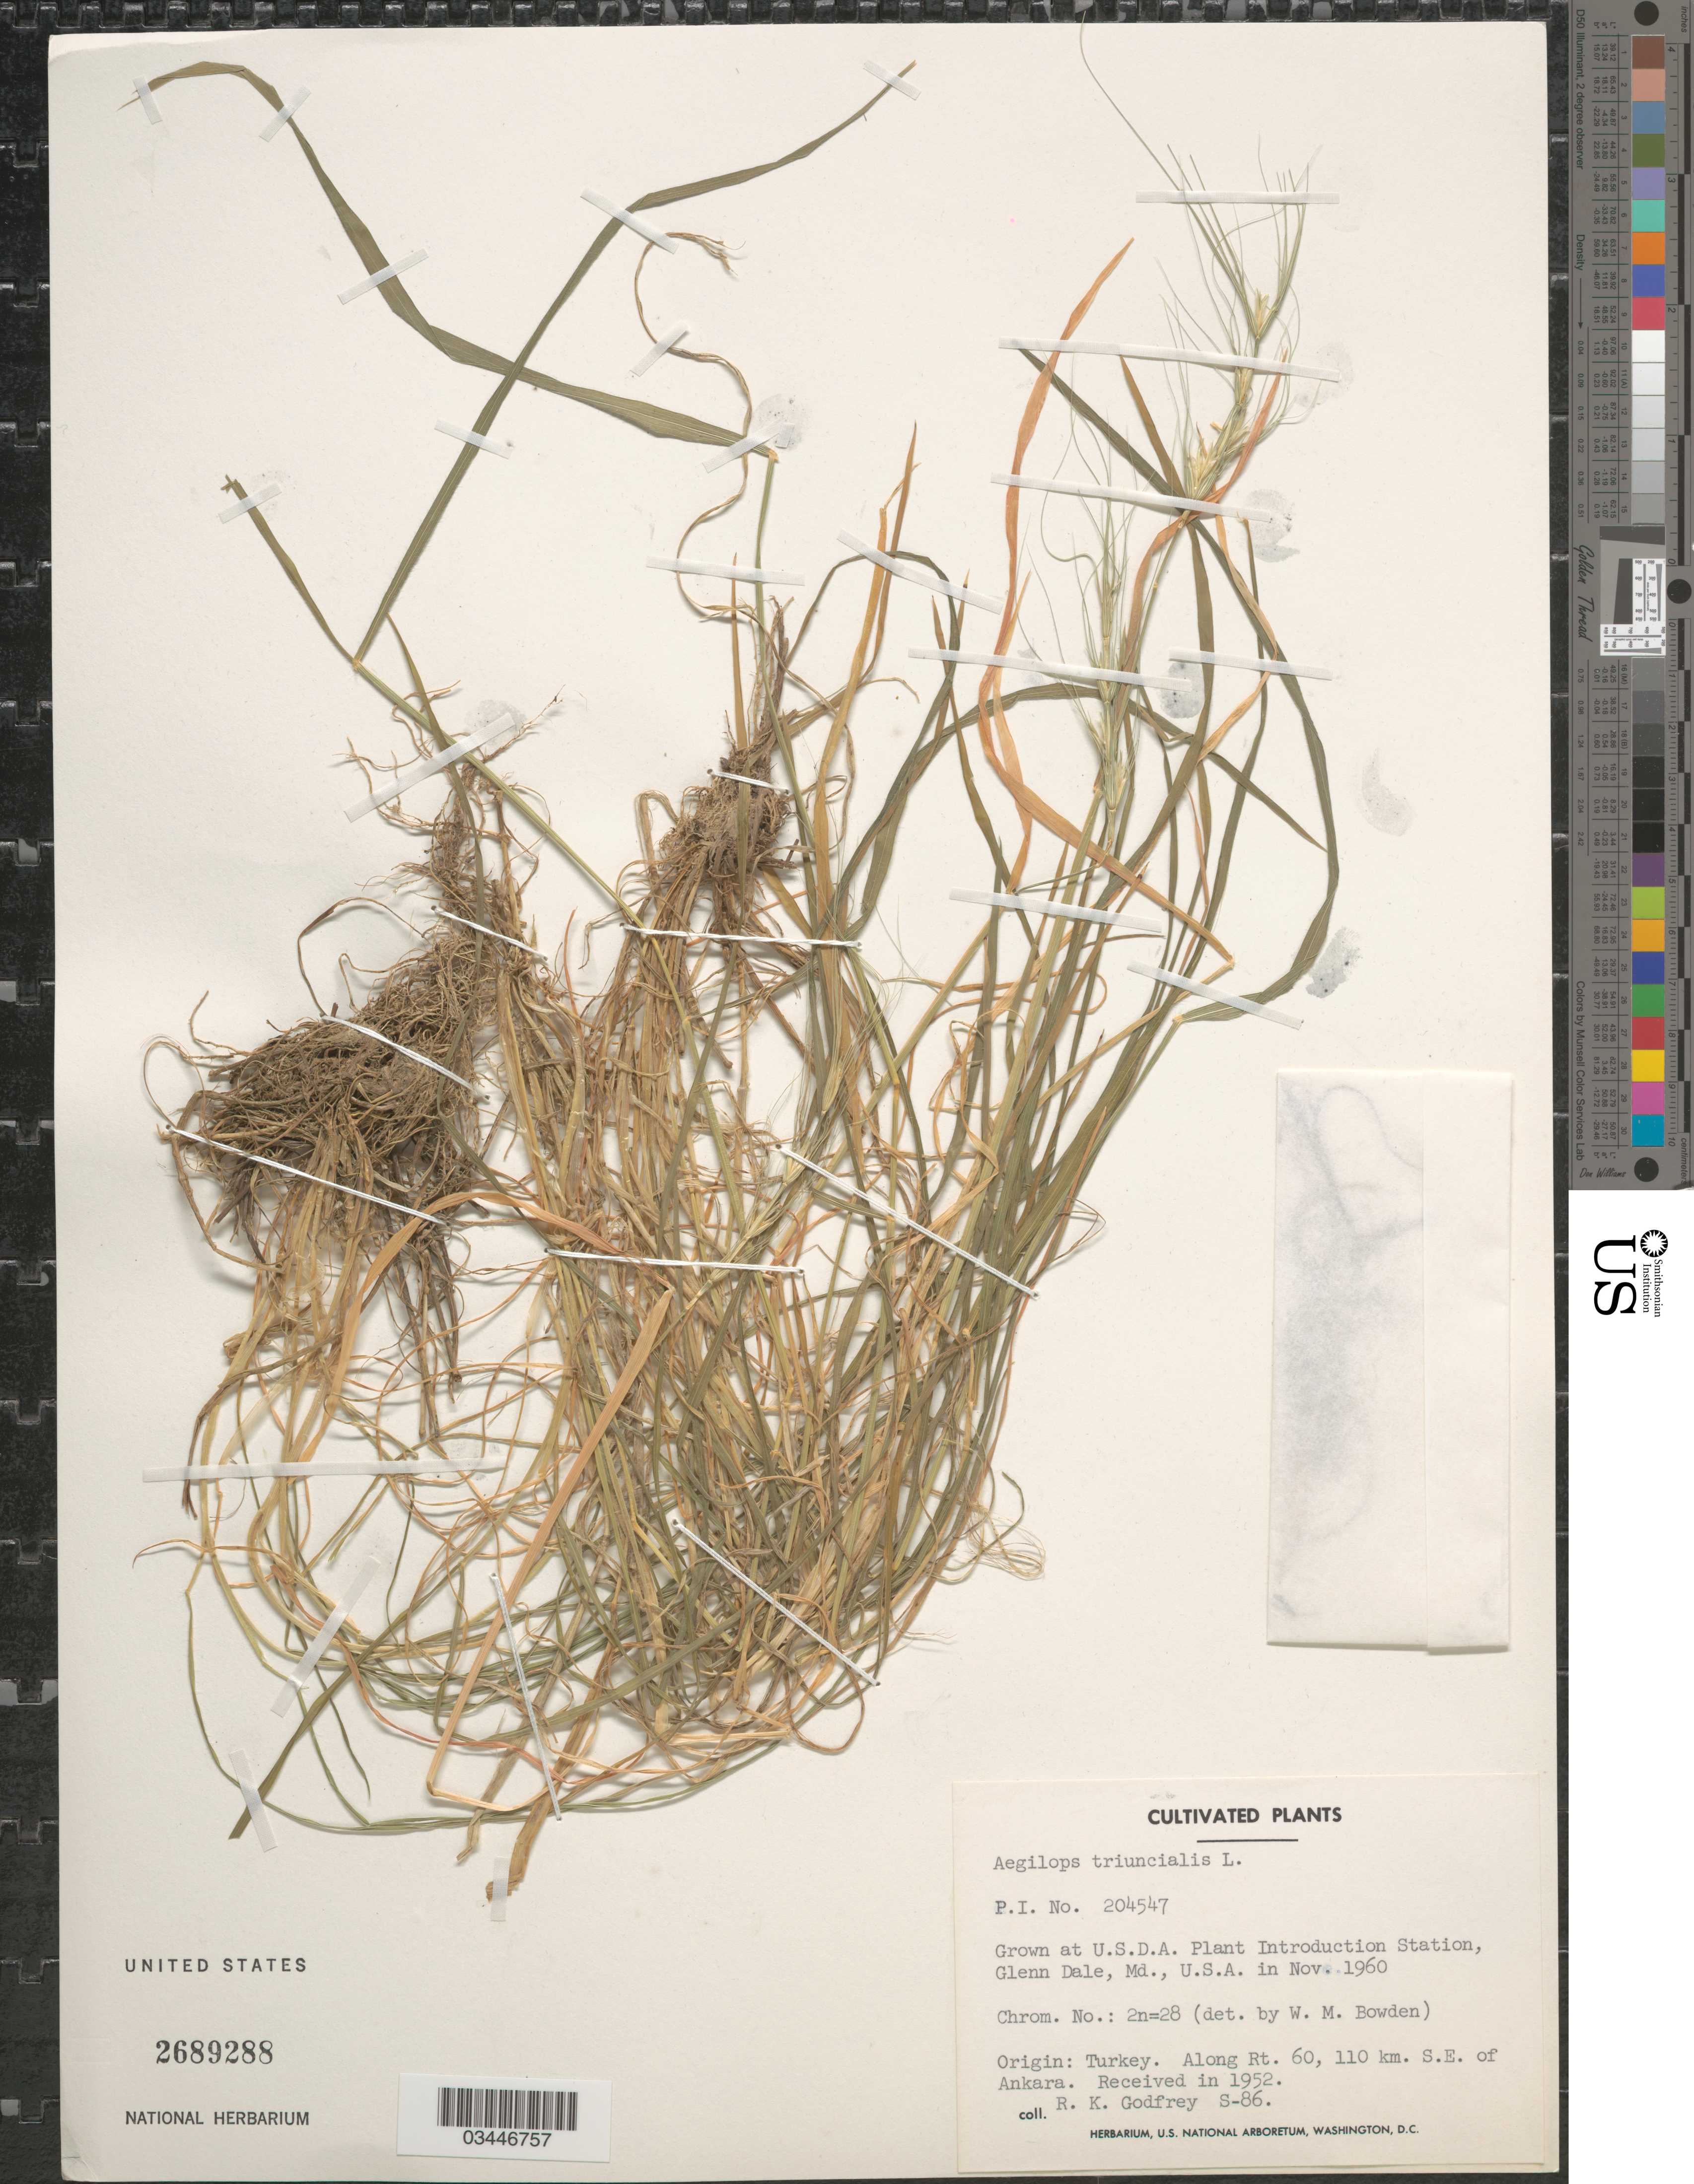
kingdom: Plantae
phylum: Tracheophyta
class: Liliopsida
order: Poales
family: Poaceae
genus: Aegilops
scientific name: Aegilops triuncialis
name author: L.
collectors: R. K. Godfrey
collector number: S-86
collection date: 1960-11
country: United States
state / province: Maryland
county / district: Prince George's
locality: U.S.D.A. Plant Introduction Station, Glenn Dale.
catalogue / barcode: US 2689288